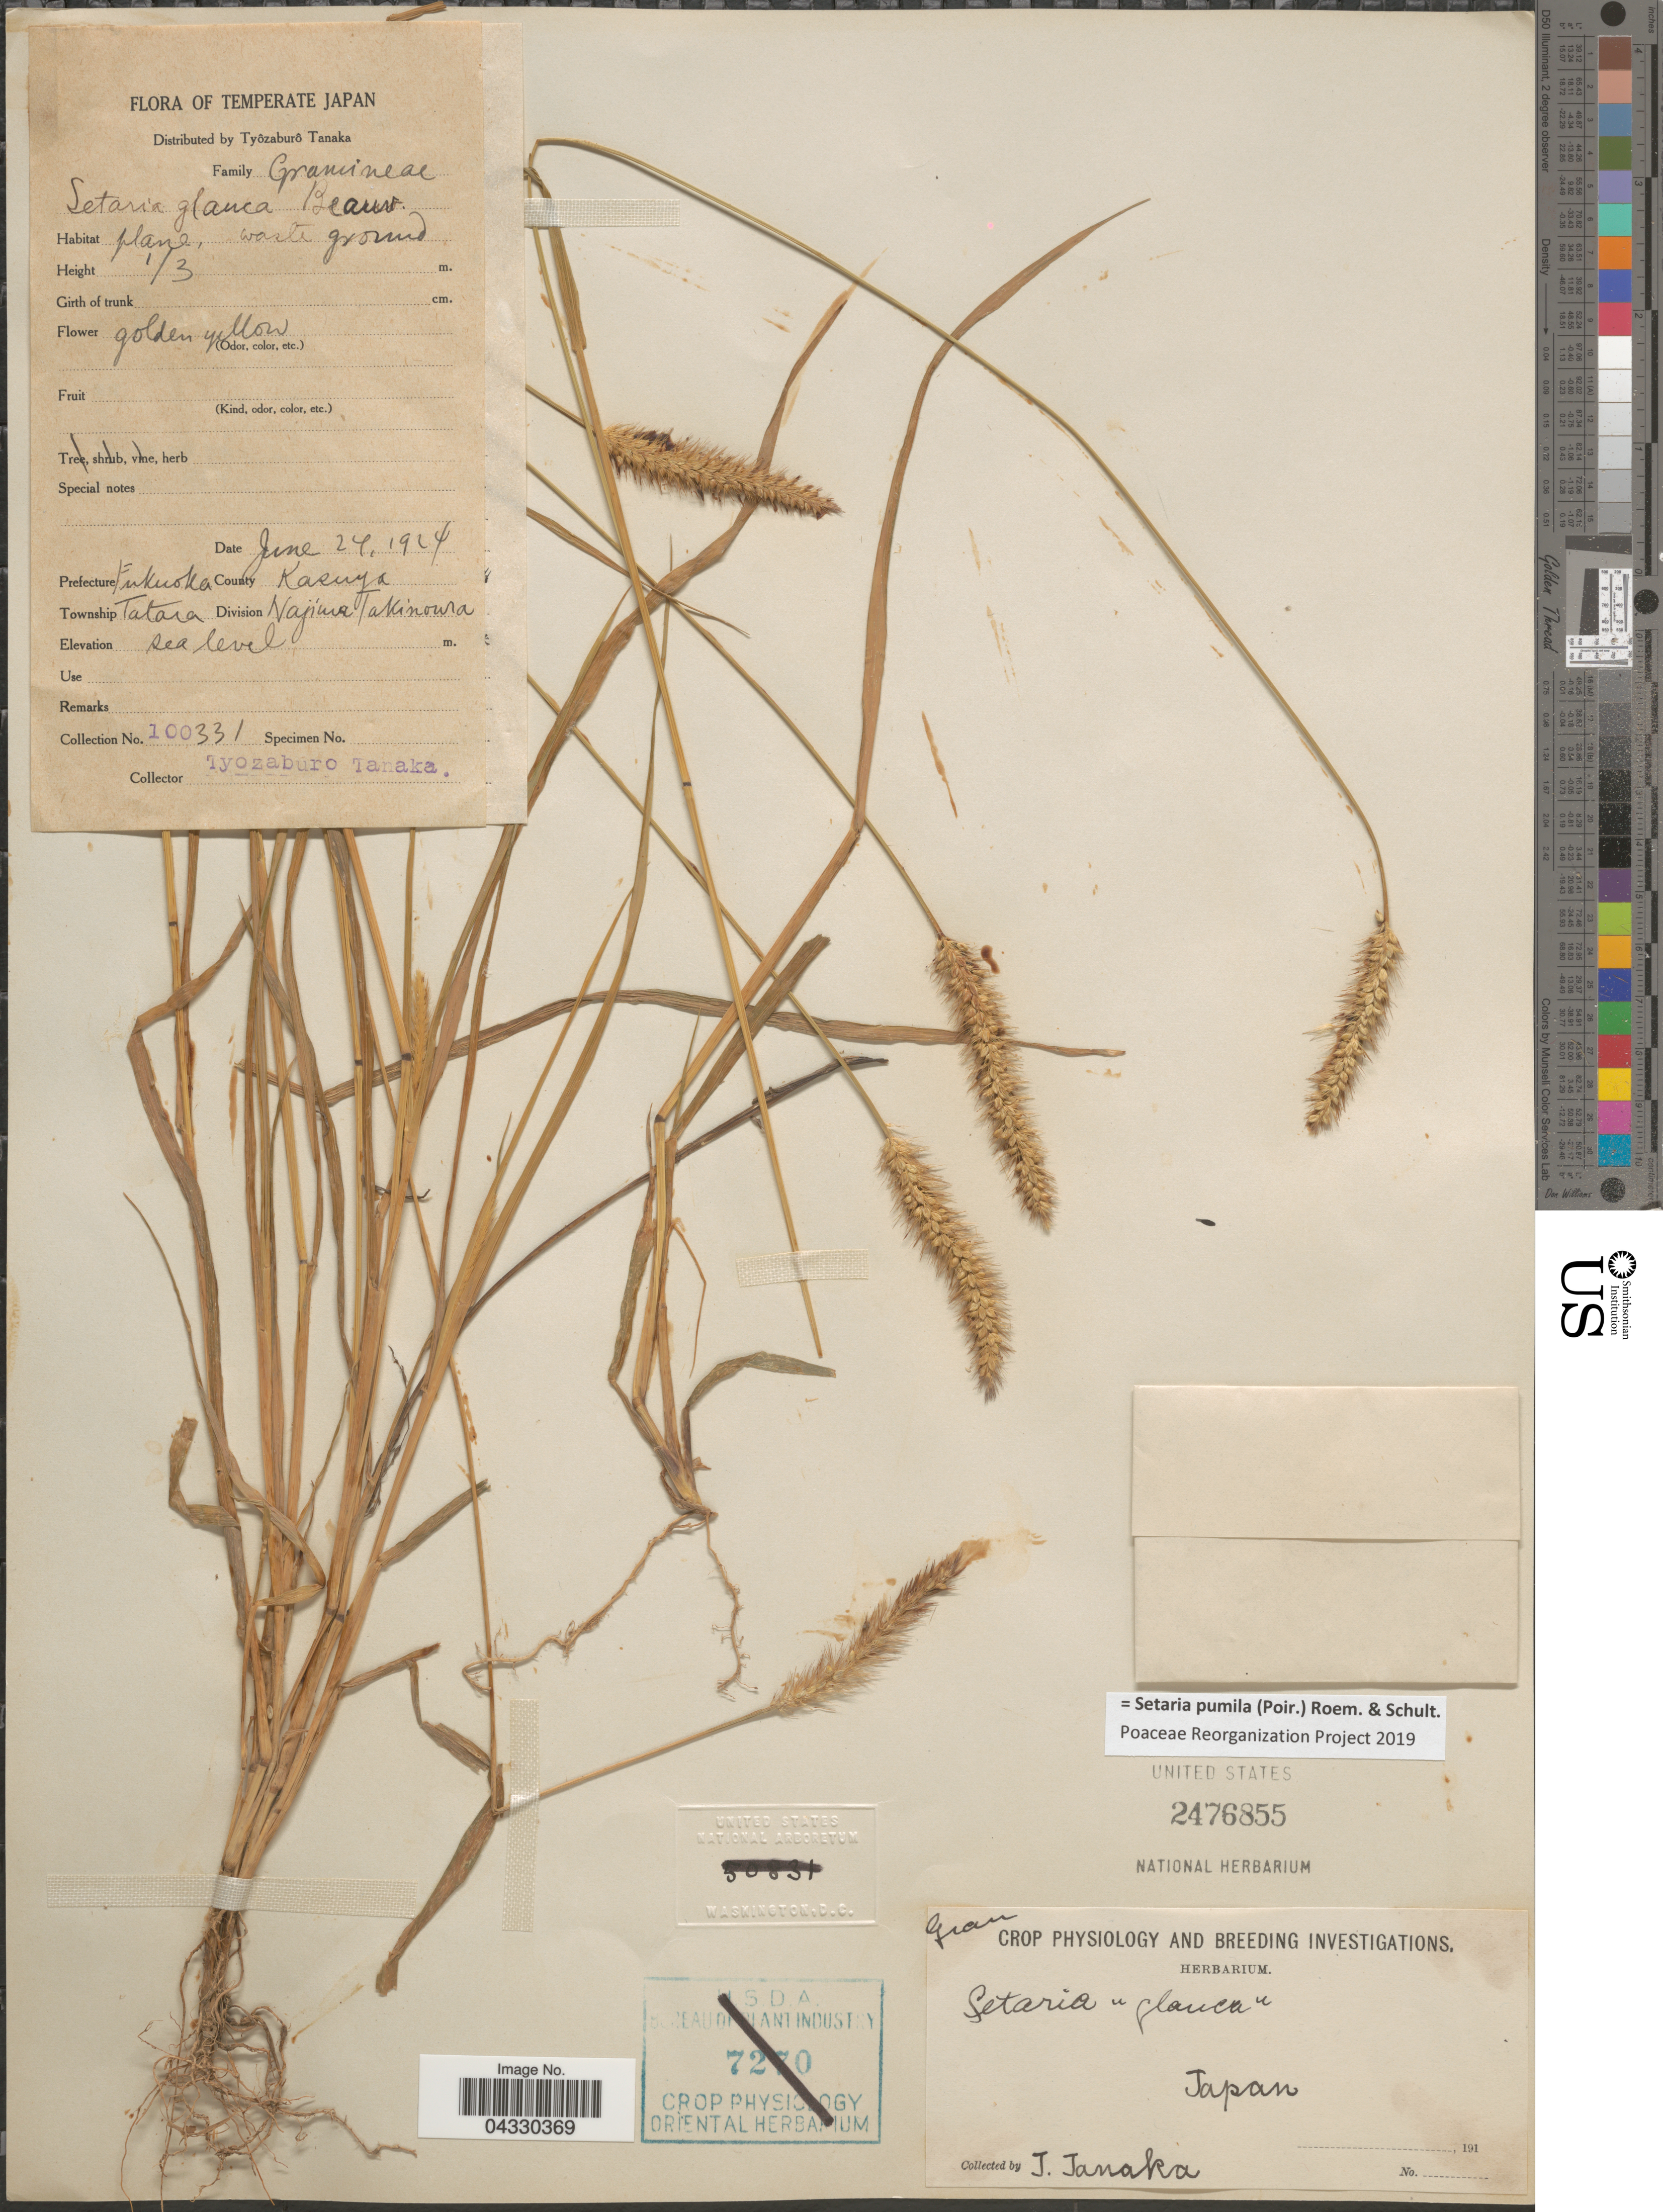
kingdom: Plantae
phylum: Tracheophyta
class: Liliopsida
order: Poales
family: Poaceae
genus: Setaria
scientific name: Setaria pumila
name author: (Poir.) Roem. & Schult.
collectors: T. Tanaka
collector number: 10033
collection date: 1924-06-24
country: Japan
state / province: Hukuoka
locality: Prefecture Fukuoka. County Kasuya. Township Tatara. Division Najiwa Takinoura.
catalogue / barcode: US 2476855